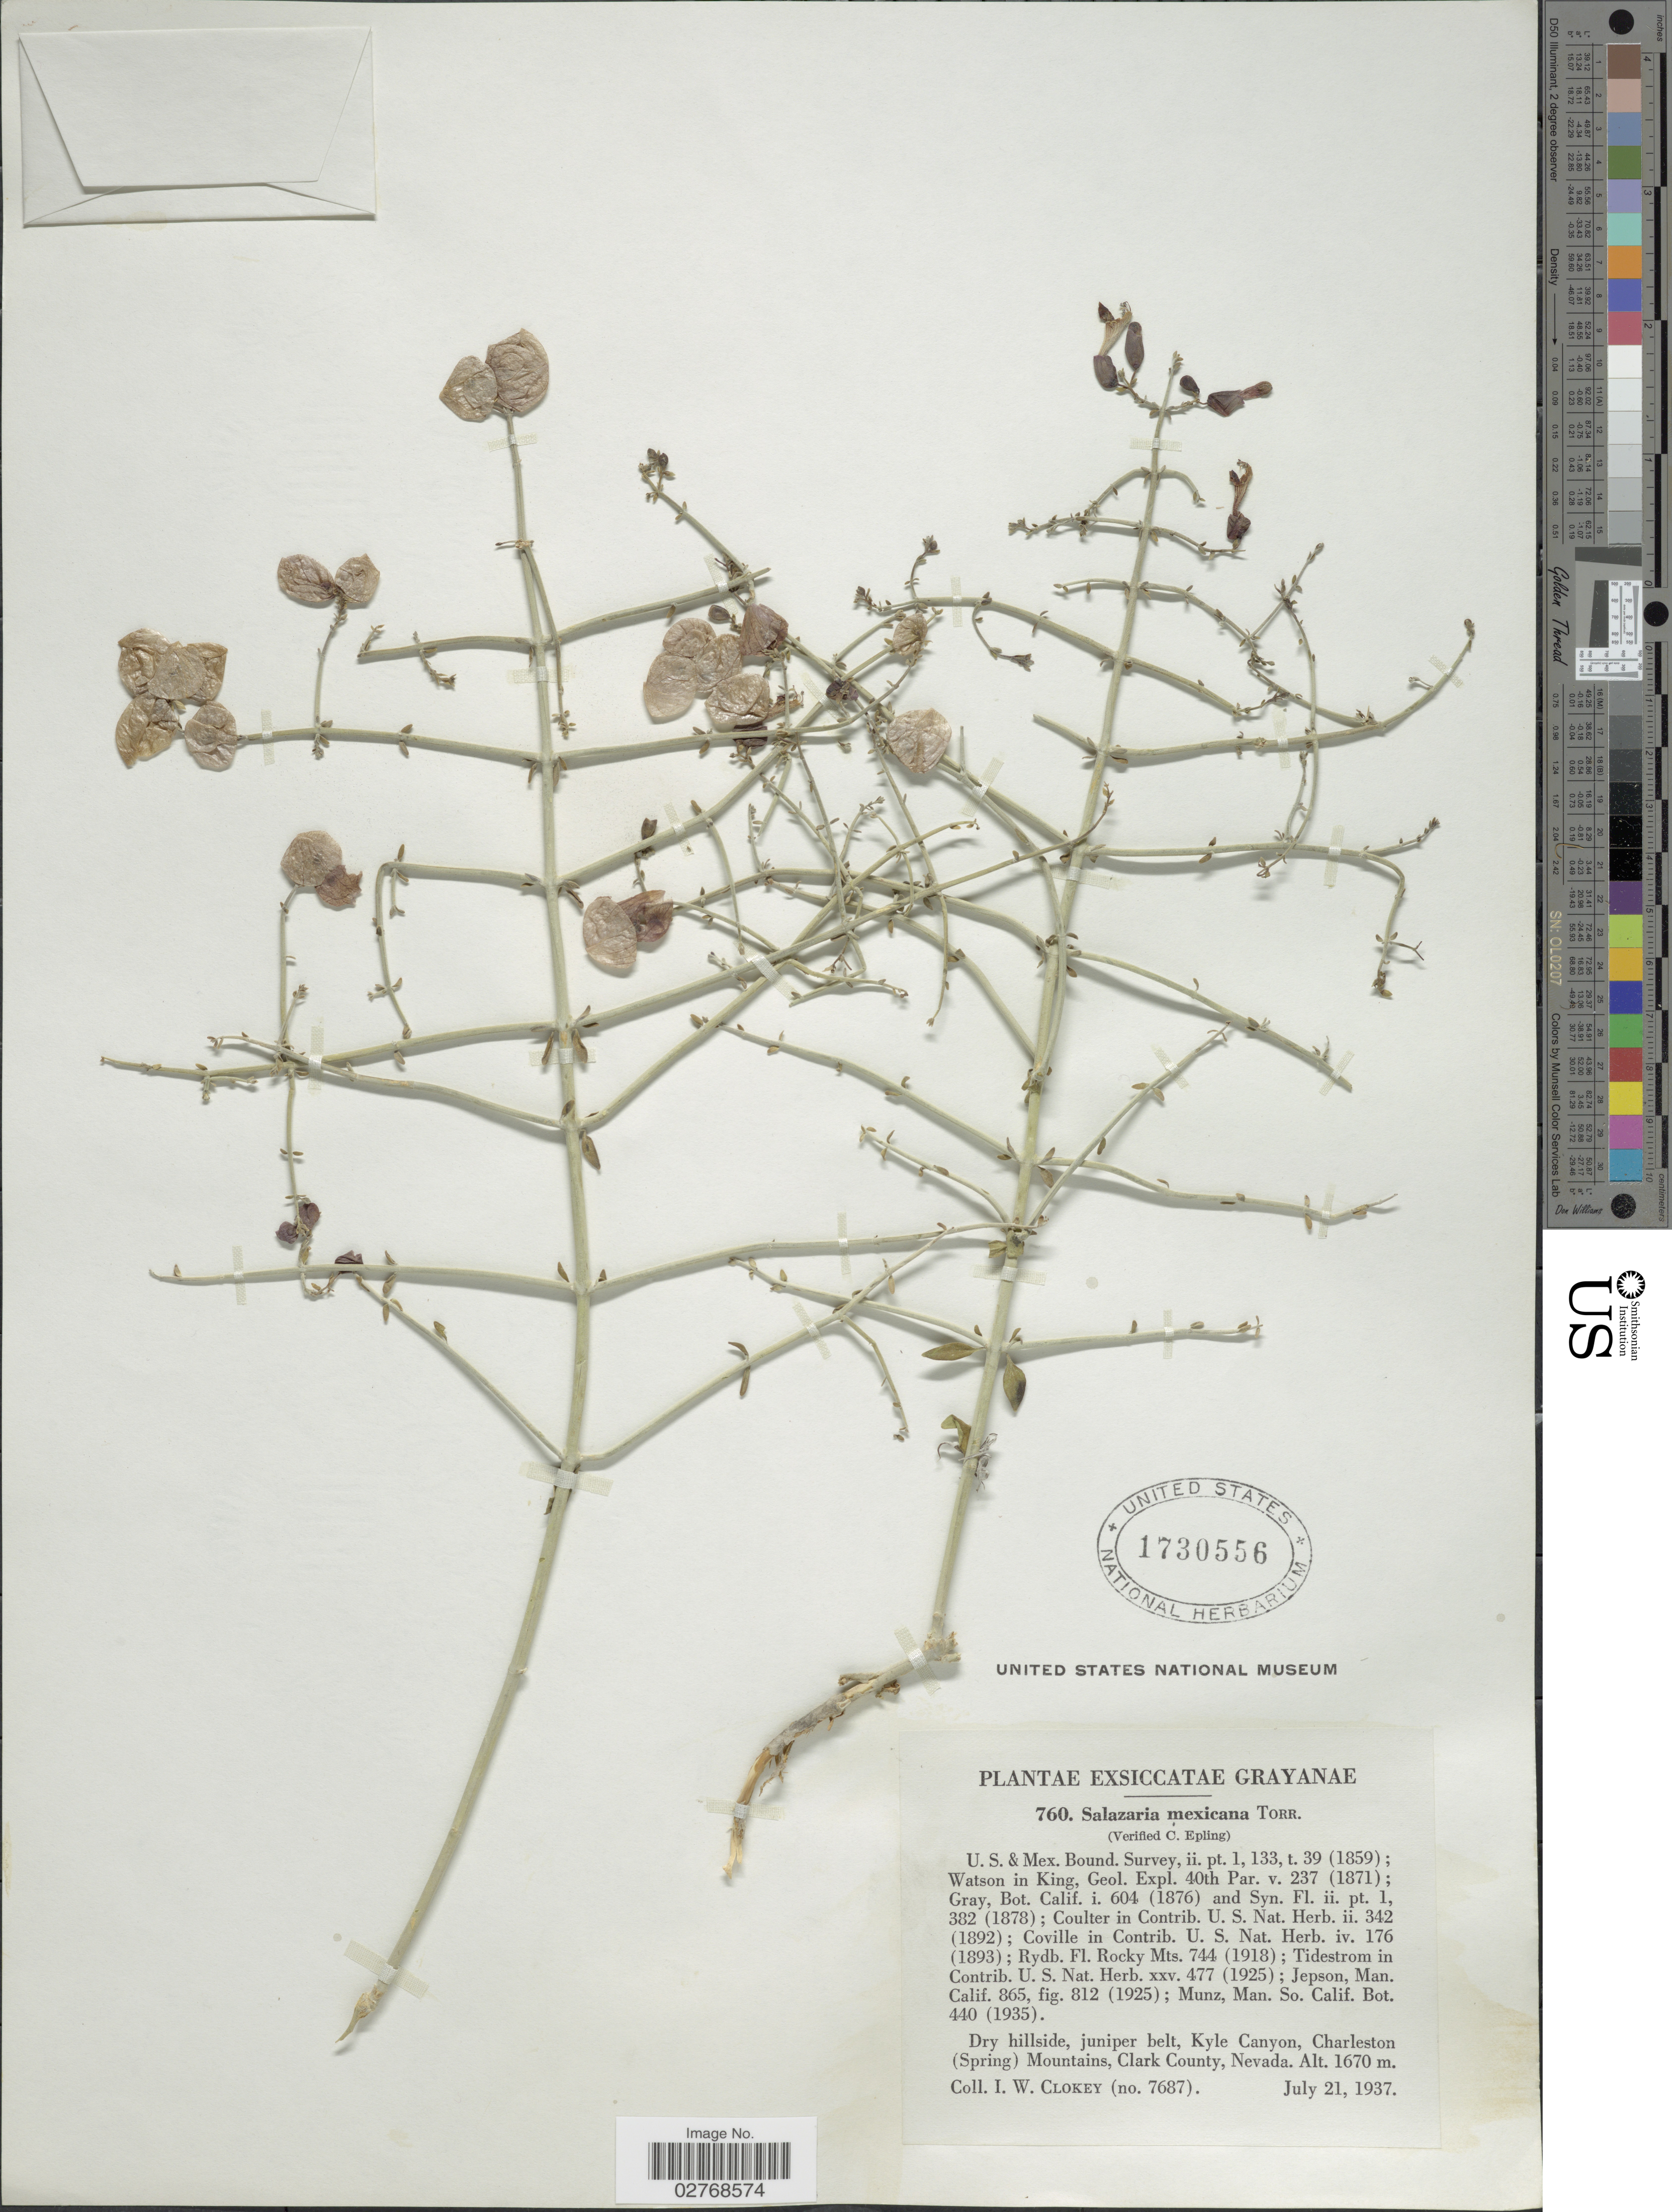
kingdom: Plantae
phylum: Tracheophyta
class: Magnoliopsida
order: Lamiales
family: Lamiaceae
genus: Scutellaria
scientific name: Scutellaria mexicana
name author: (Torr.) A.J. Paton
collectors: I. W. Clokey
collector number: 7687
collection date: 1937-07-21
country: United States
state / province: Nevada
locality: Dry hillside, juniper belt, Kyle Canyon, Charleston (Spring) Mountains, Clark County.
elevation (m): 1670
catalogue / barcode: US 1730556